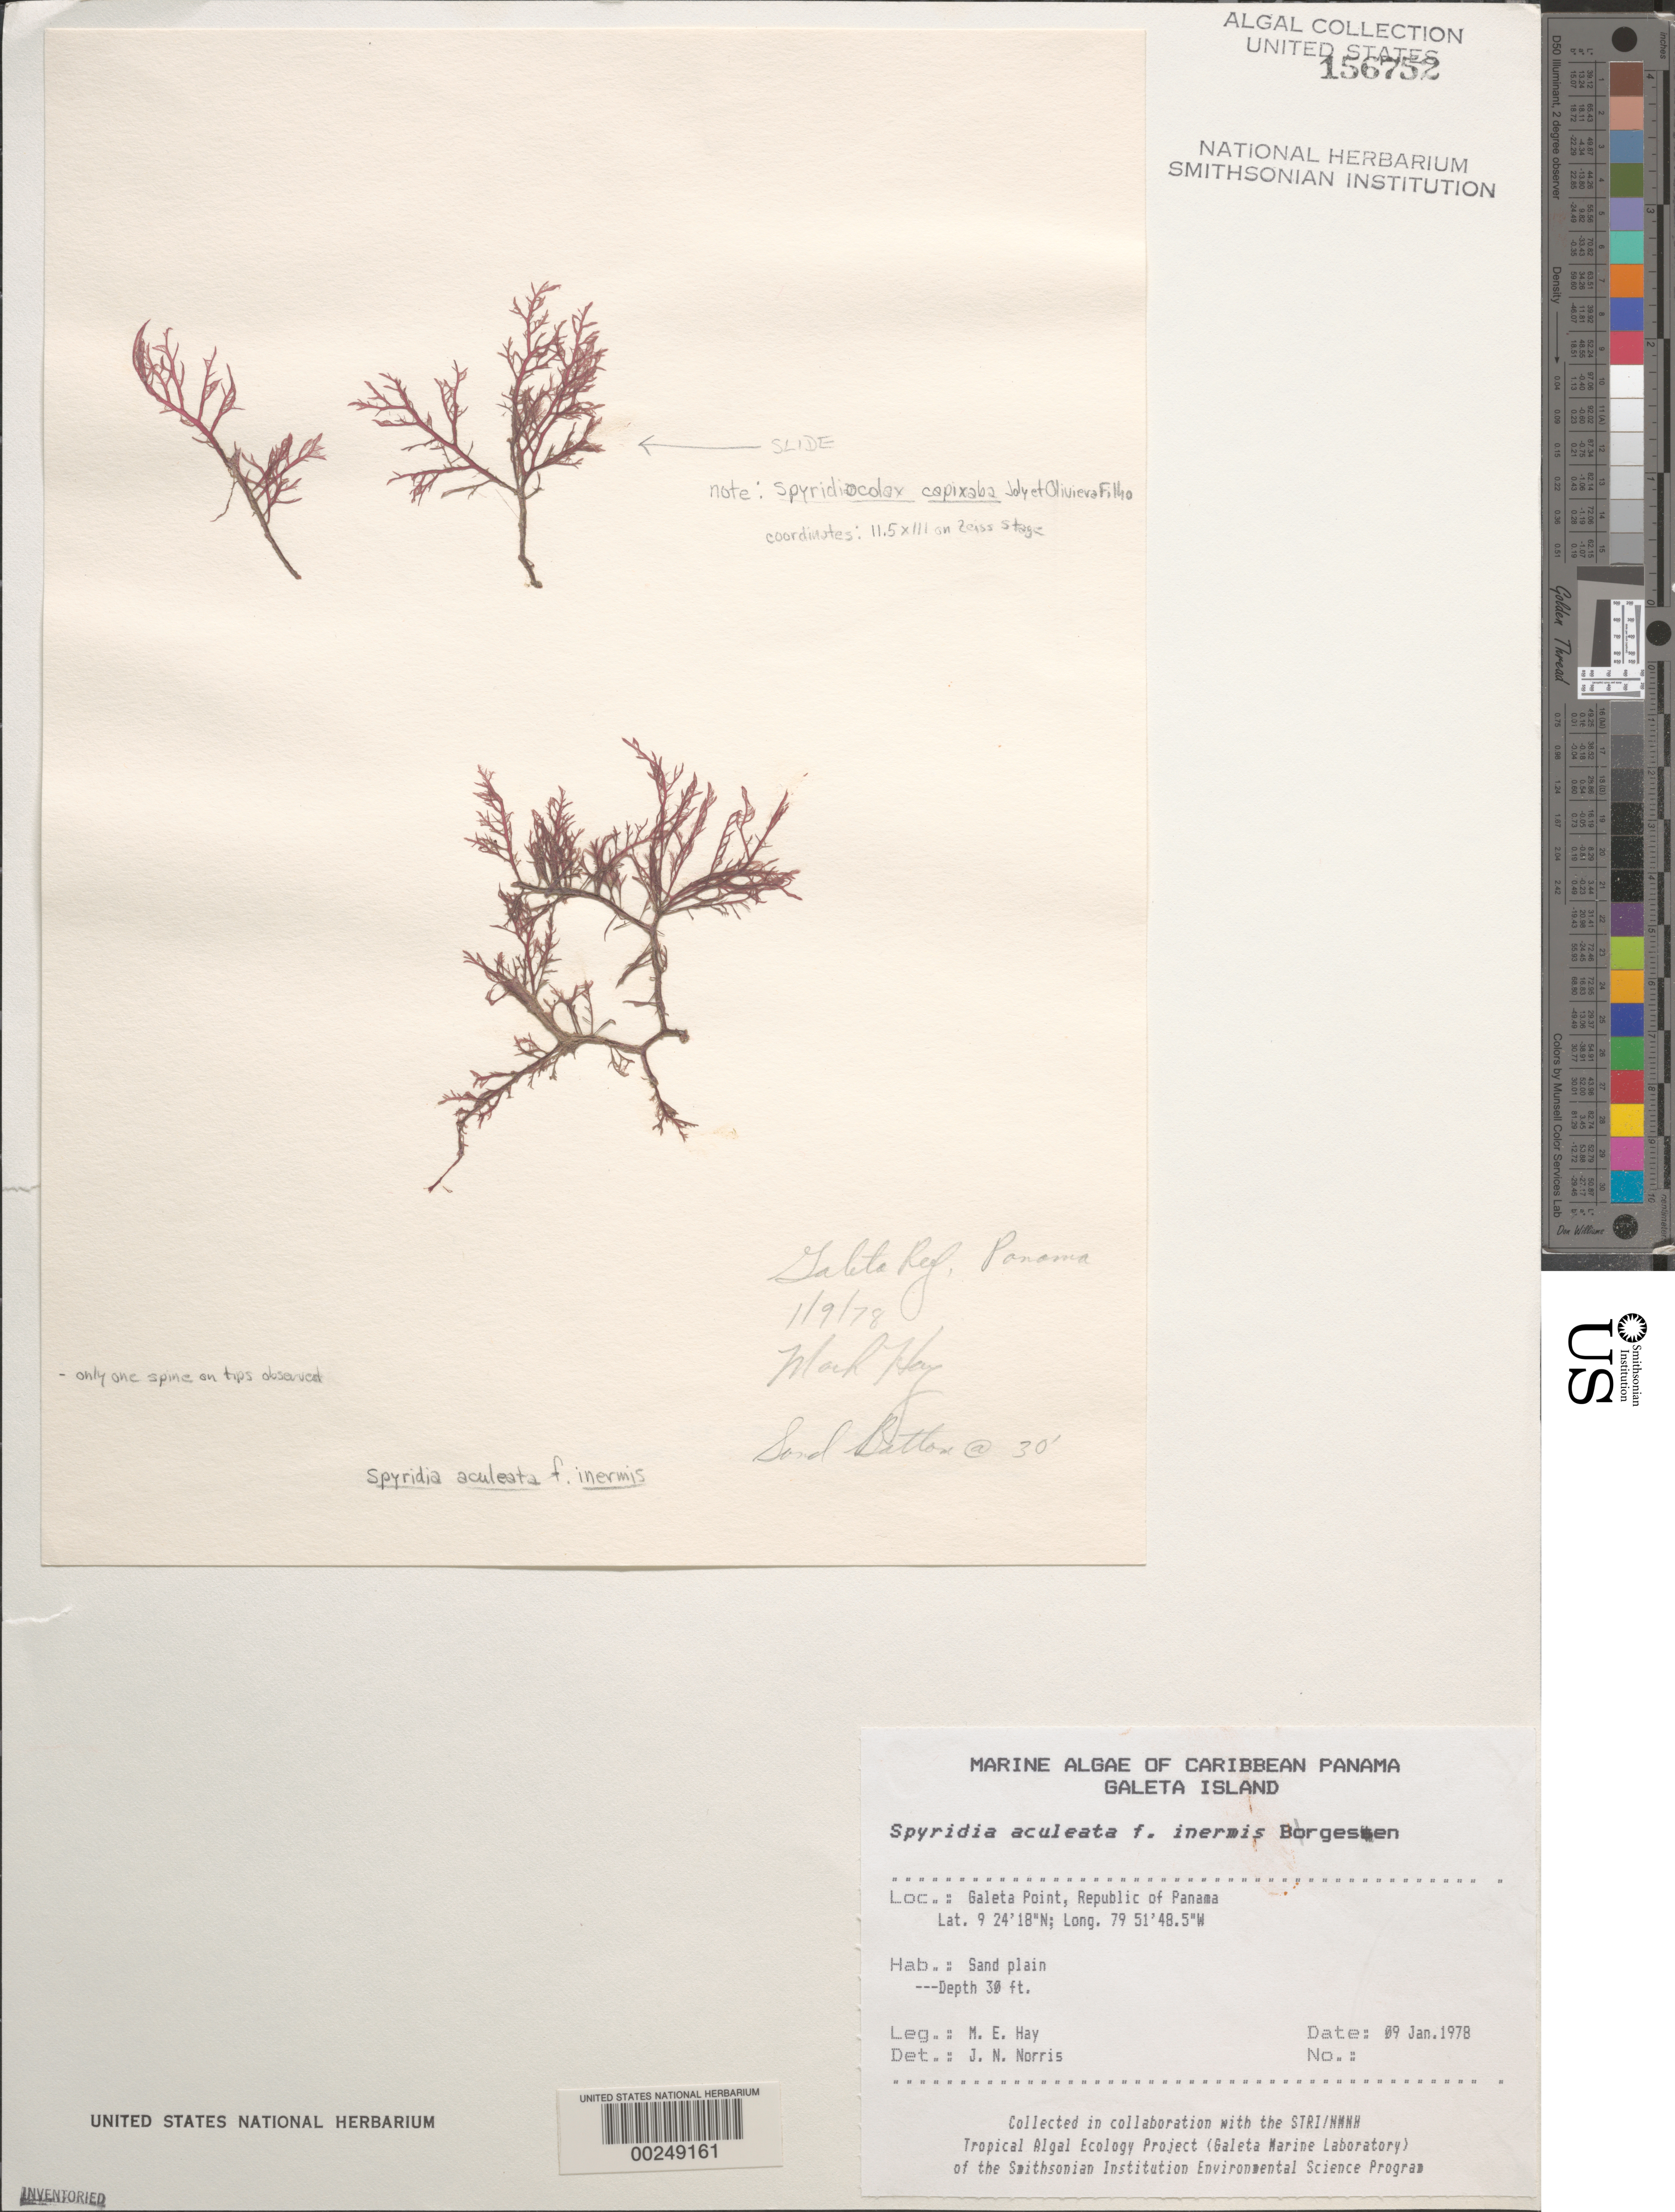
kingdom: Plantae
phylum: Rhodophyta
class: Florideophyceae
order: Ceramiales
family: Spyridiaceae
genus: Spyridia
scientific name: Spyridia aculeata f. inermis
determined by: Norris, James N.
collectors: M. E. Hay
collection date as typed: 09 Jan 1978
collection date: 1978-01-09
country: Panama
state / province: Colón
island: Galeta Island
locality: Galeta Point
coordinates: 9 24' 18" N, 79 51' 48.5" W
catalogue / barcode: US 156752